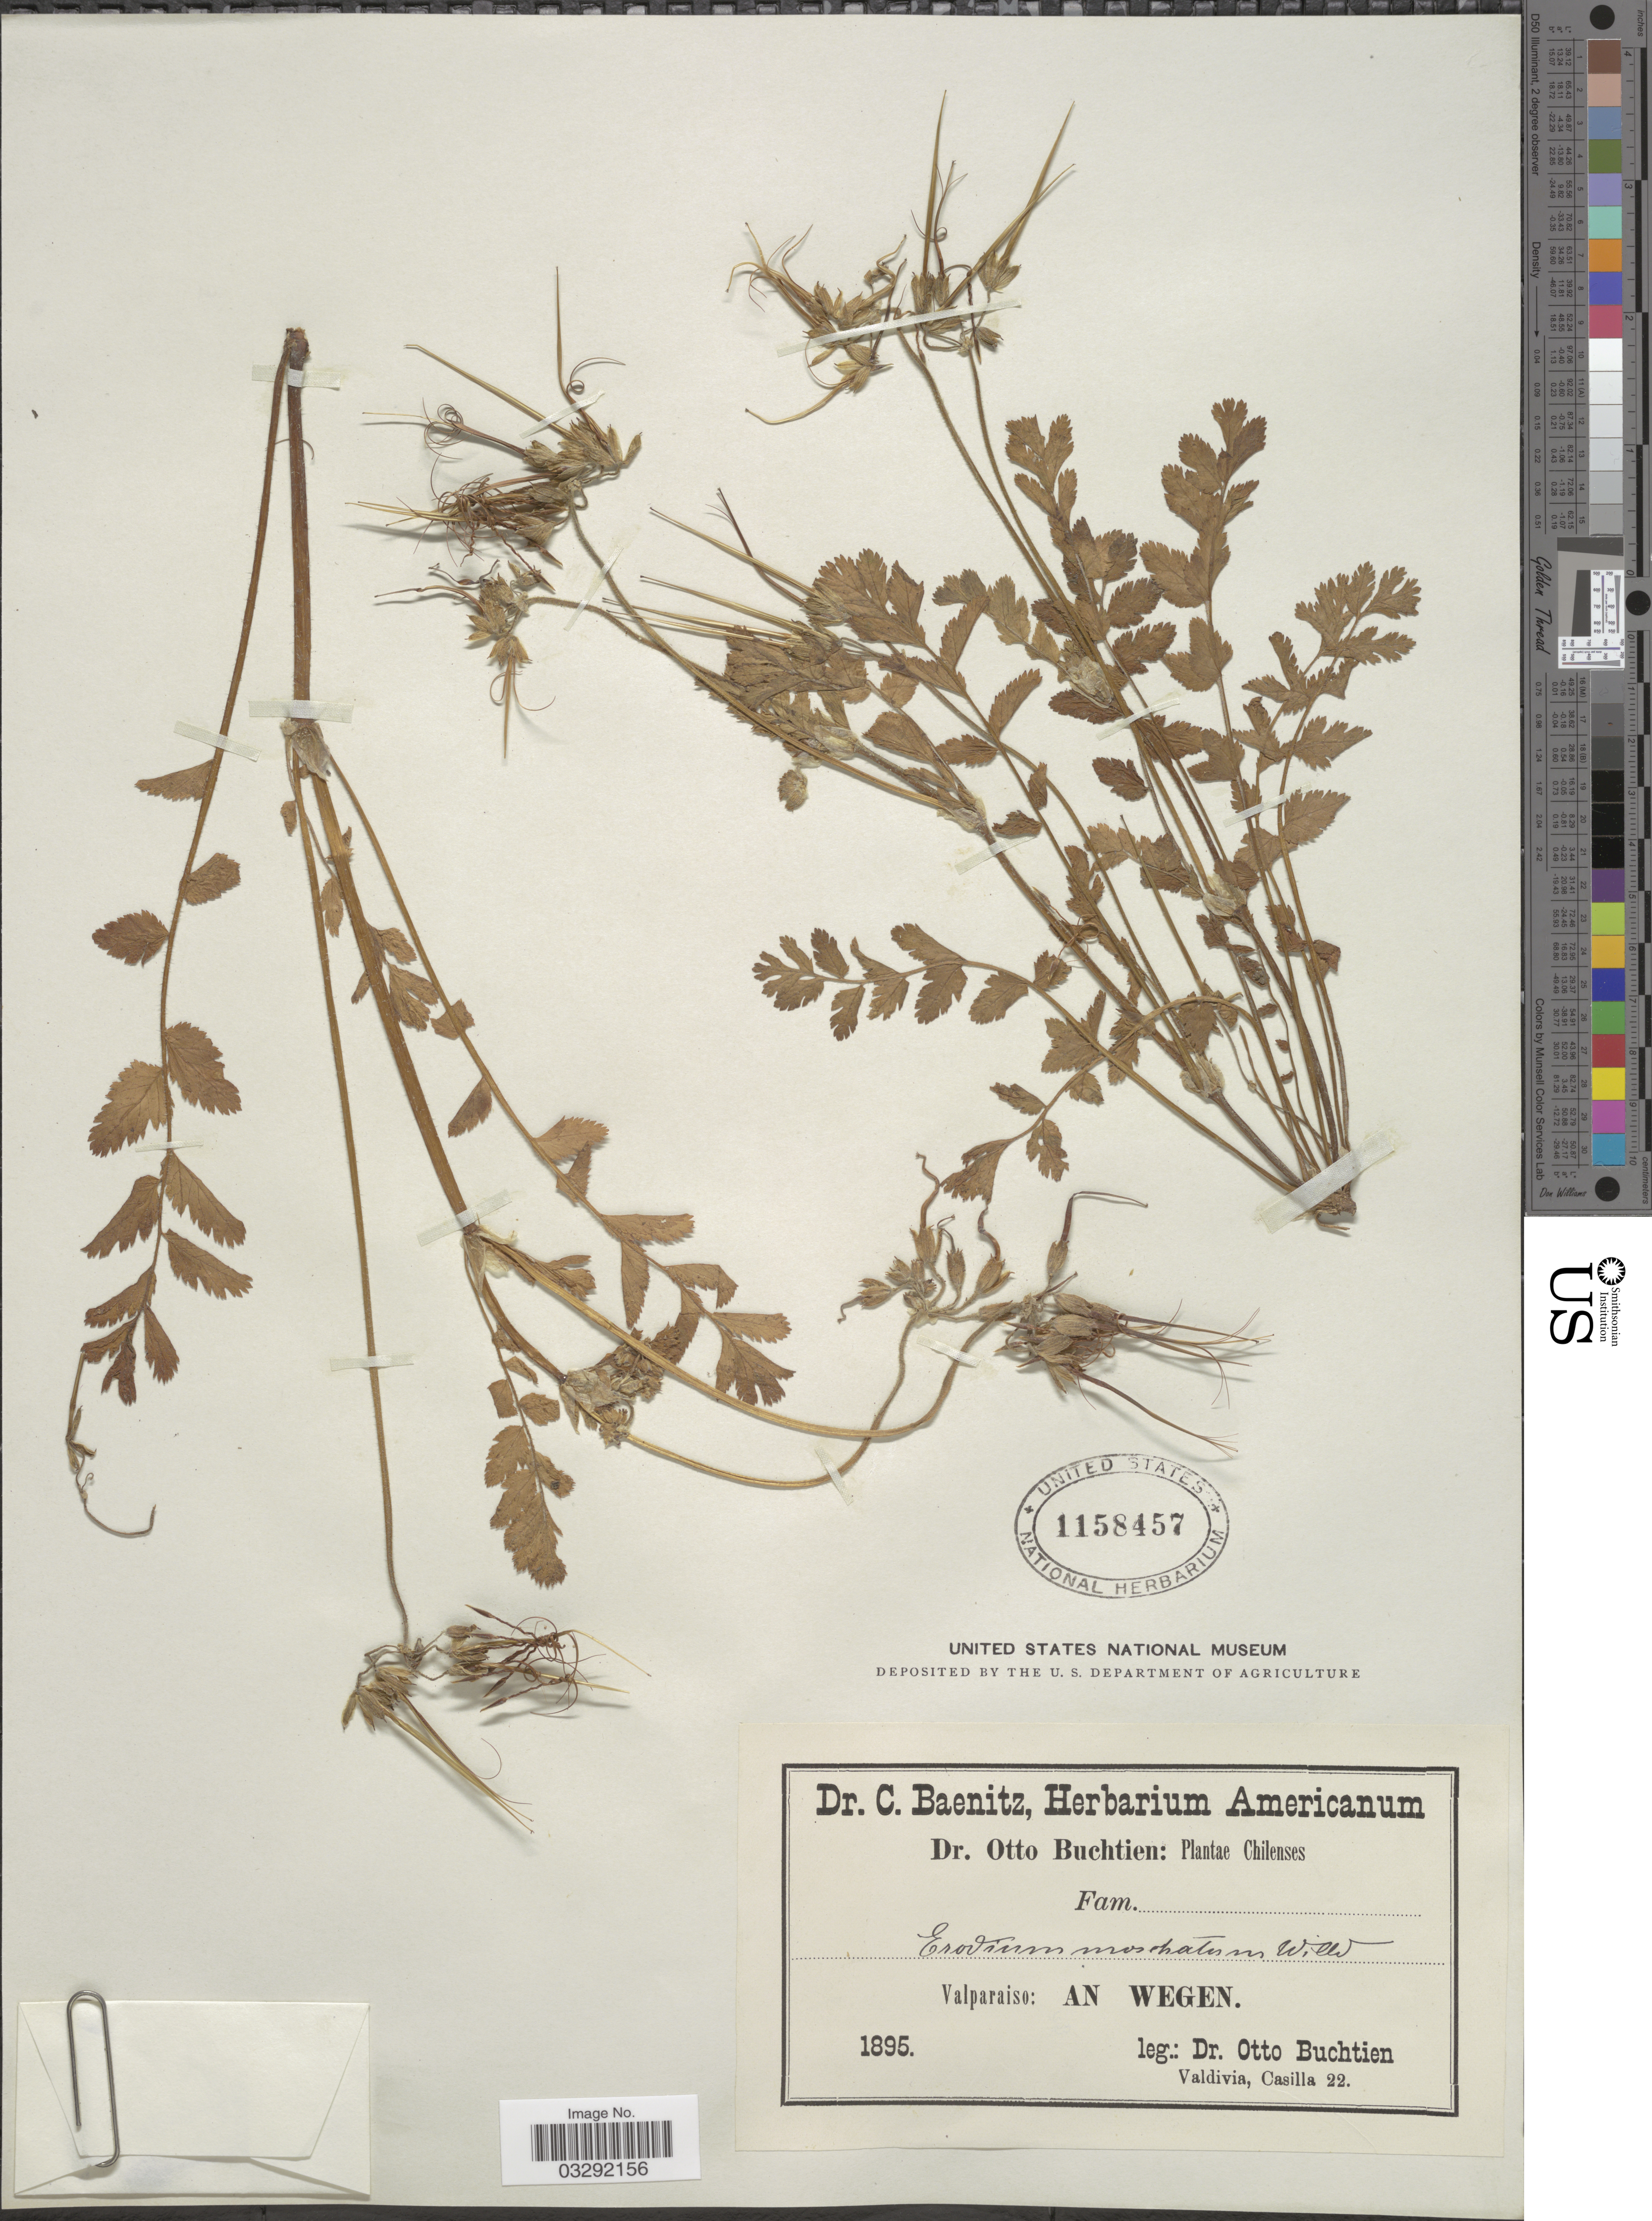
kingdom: Plantae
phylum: Tracheophyta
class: Magnoliopsida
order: Geraniales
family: Geraniaceae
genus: Erodium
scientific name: Erodium moschatum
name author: (L.) L'Hér. ex Aiton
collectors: O. Buchtien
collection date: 1895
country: Chile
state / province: Valparaíso (V)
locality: Valparaiso: an wegen.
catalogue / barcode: US 1158457